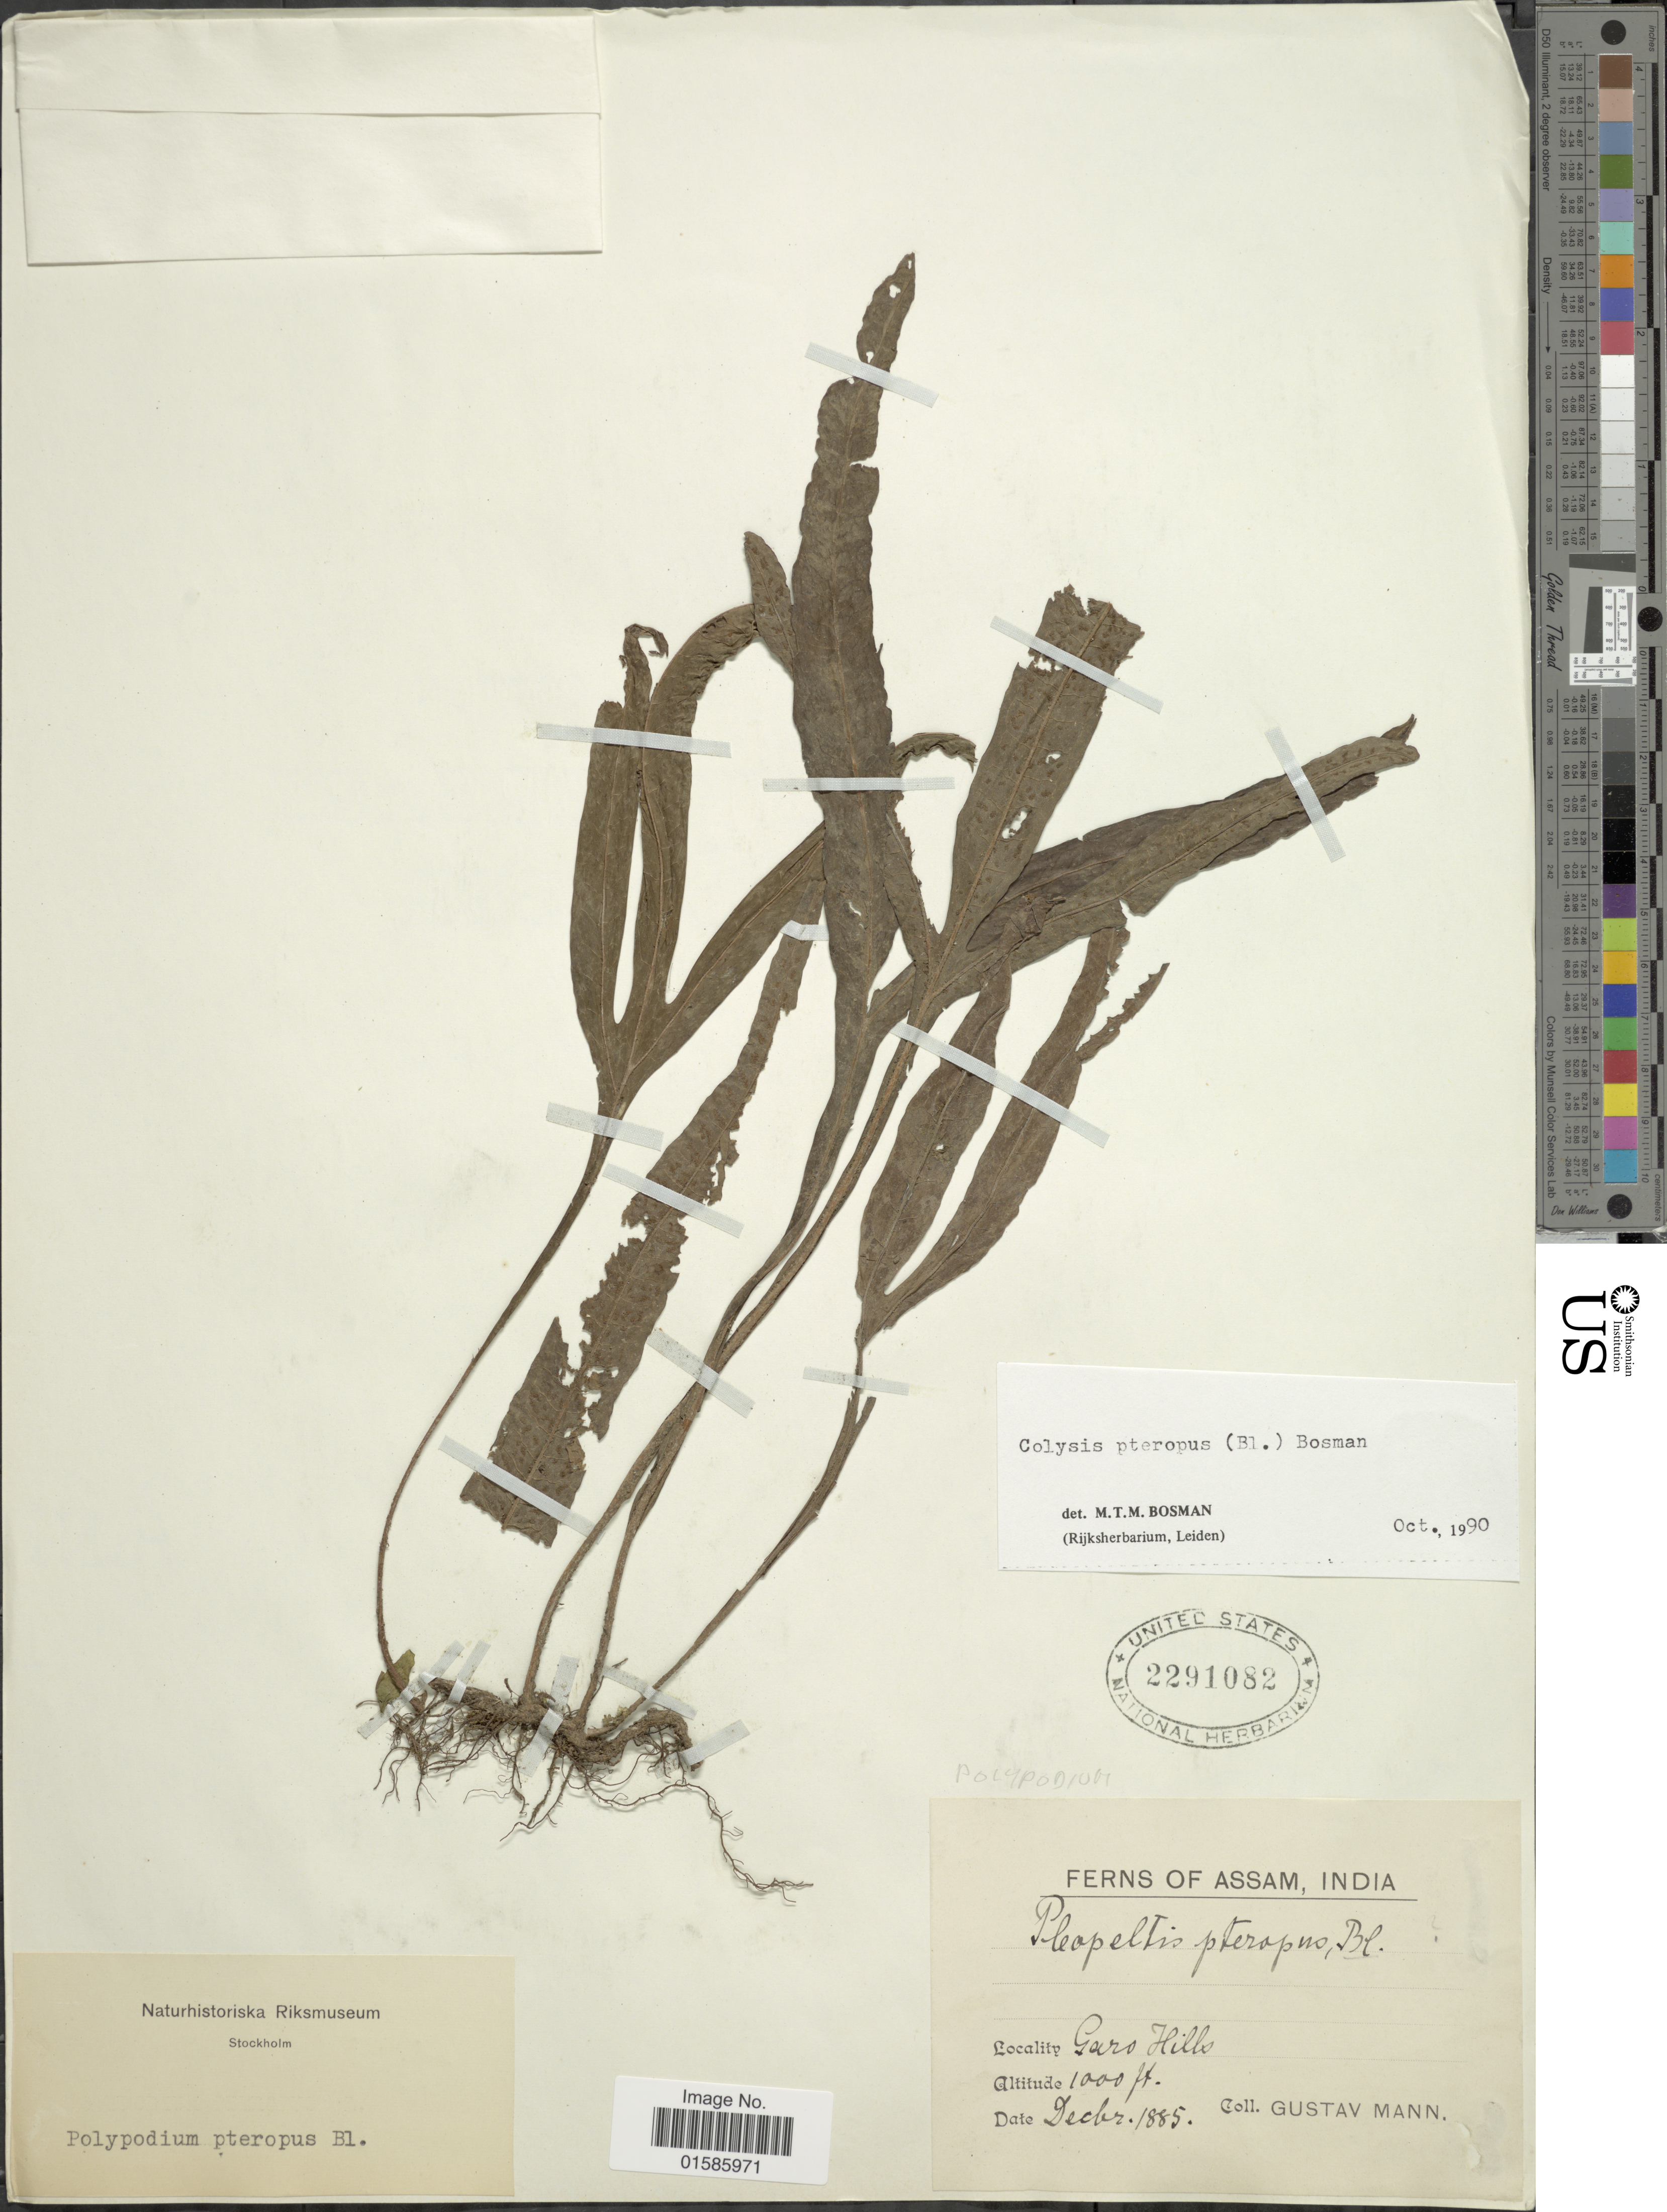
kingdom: Plantae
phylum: Tracheophyta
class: Polypodiopsida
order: Polypodiales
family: Polypodiaceae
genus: Microsorum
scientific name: Microsorum pteropus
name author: (Blume) Copel.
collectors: G. Mann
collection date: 1885-12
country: India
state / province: Meghalaya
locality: Garo Hills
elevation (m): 305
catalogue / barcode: US 2291082